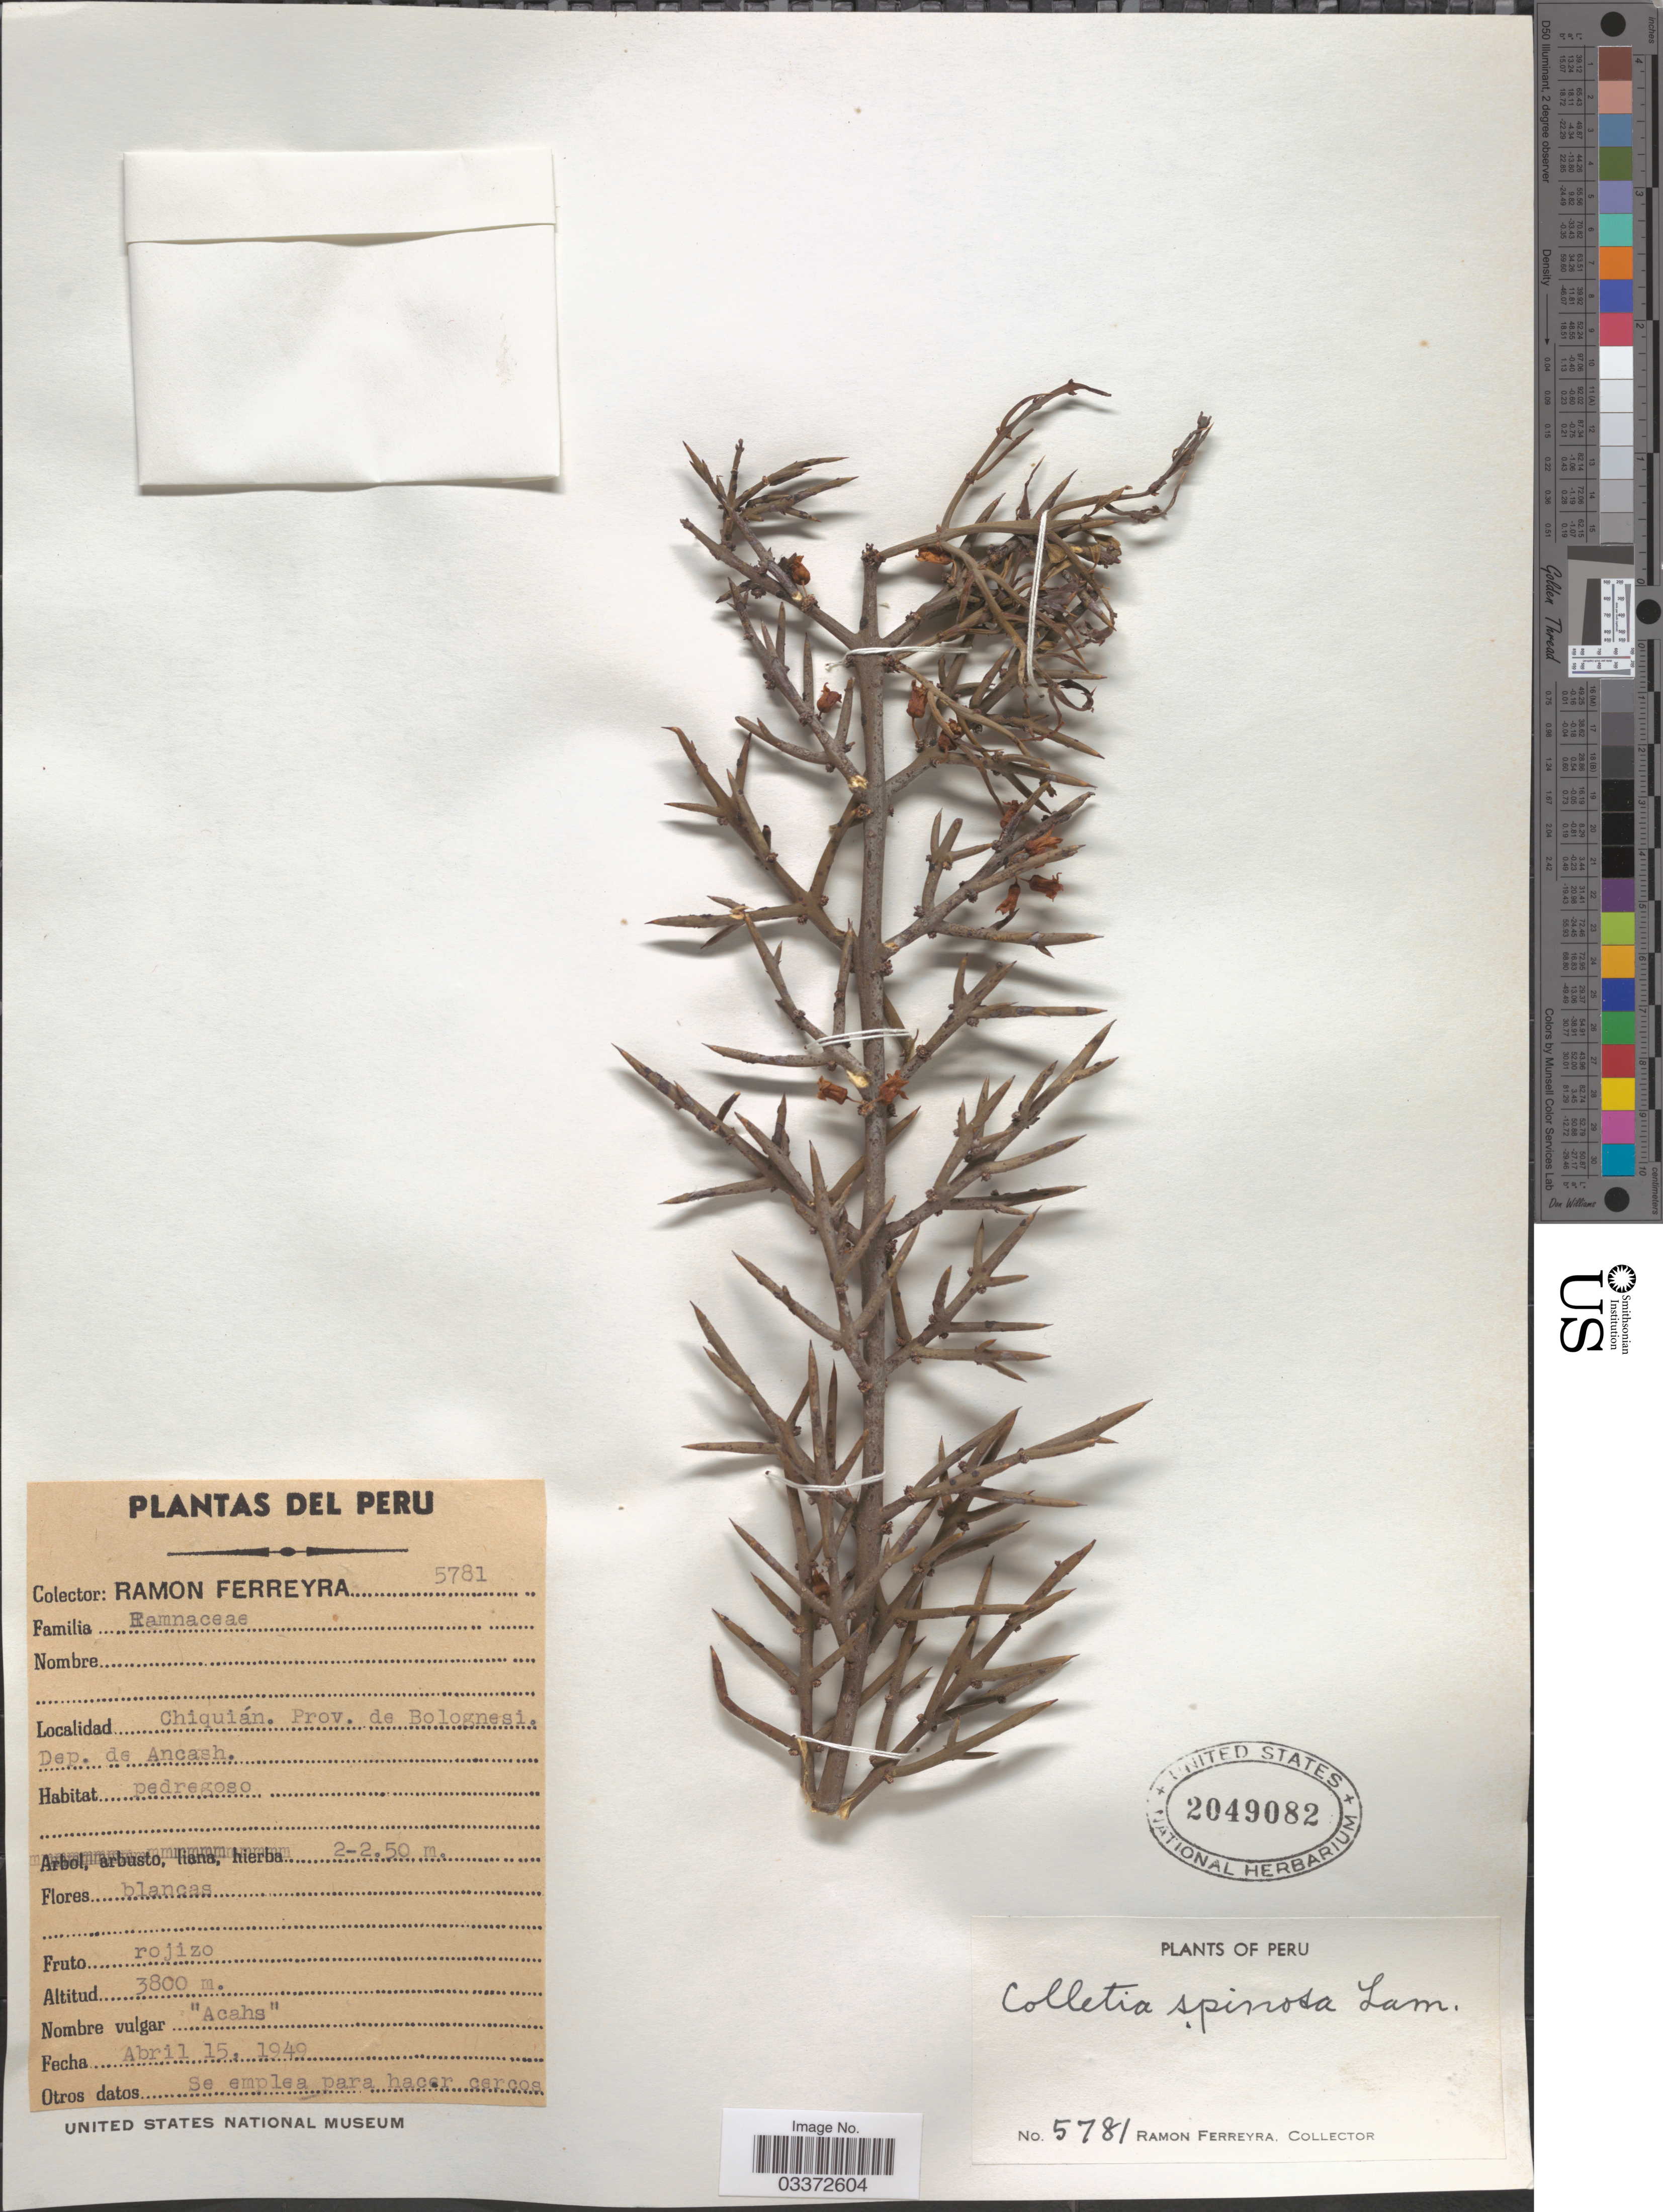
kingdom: Plantae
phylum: Tracheophyta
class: Magnoliopsida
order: Rosales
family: Rhamnaceae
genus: Colletia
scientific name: Colletia spinosa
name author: Lam.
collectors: R. A. Ferreyra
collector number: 5781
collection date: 1949-04-15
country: Peru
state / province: Ancash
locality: Chiquián. Prov. de Bolognesi. Dep. de Ancash.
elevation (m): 3800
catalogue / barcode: US 2049082